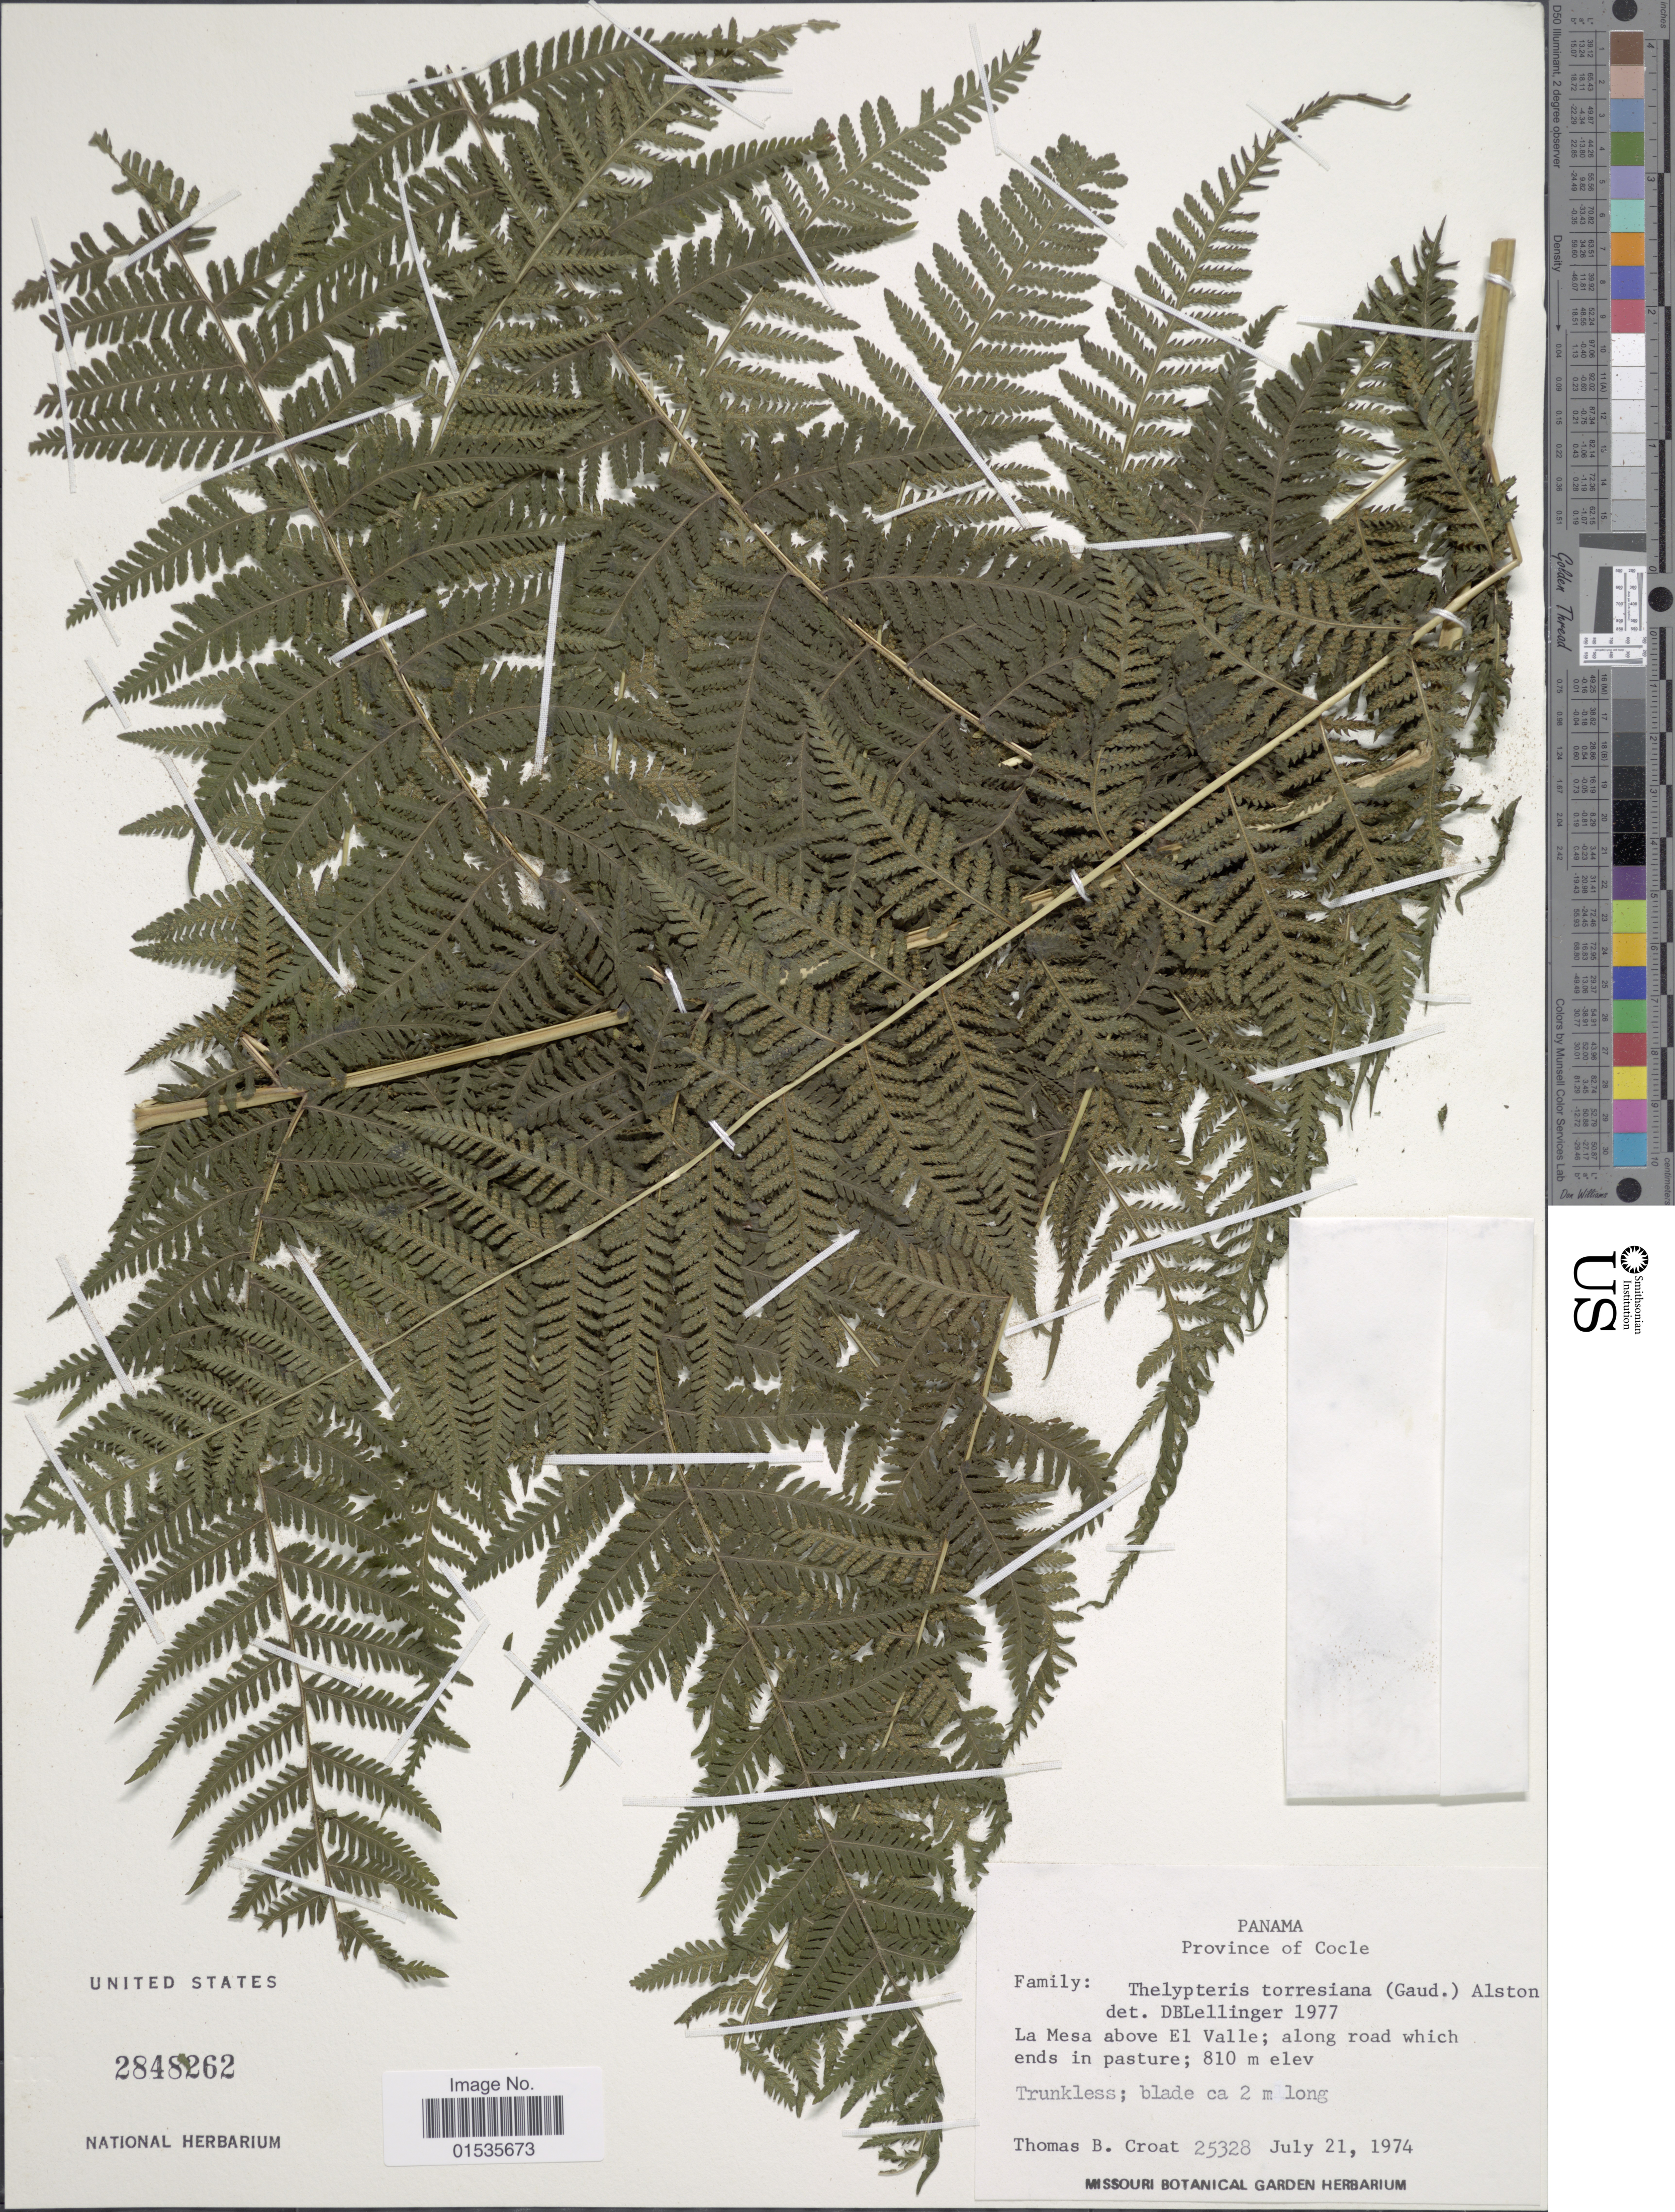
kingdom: Plantae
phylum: Tracheophyta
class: Polypodiopsida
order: Polypodiales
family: Thelypteridaceae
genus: Macrothelypteris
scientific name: Macrothelypteris torresiana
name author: (Gaudich.) Ching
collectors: T. B. Croat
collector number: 25328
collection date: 1974-07-21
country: Panama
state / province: Coclé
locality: Panama, Province of Cocle. La Mesa above El Valle.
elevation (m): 810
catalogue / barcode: US 2848262